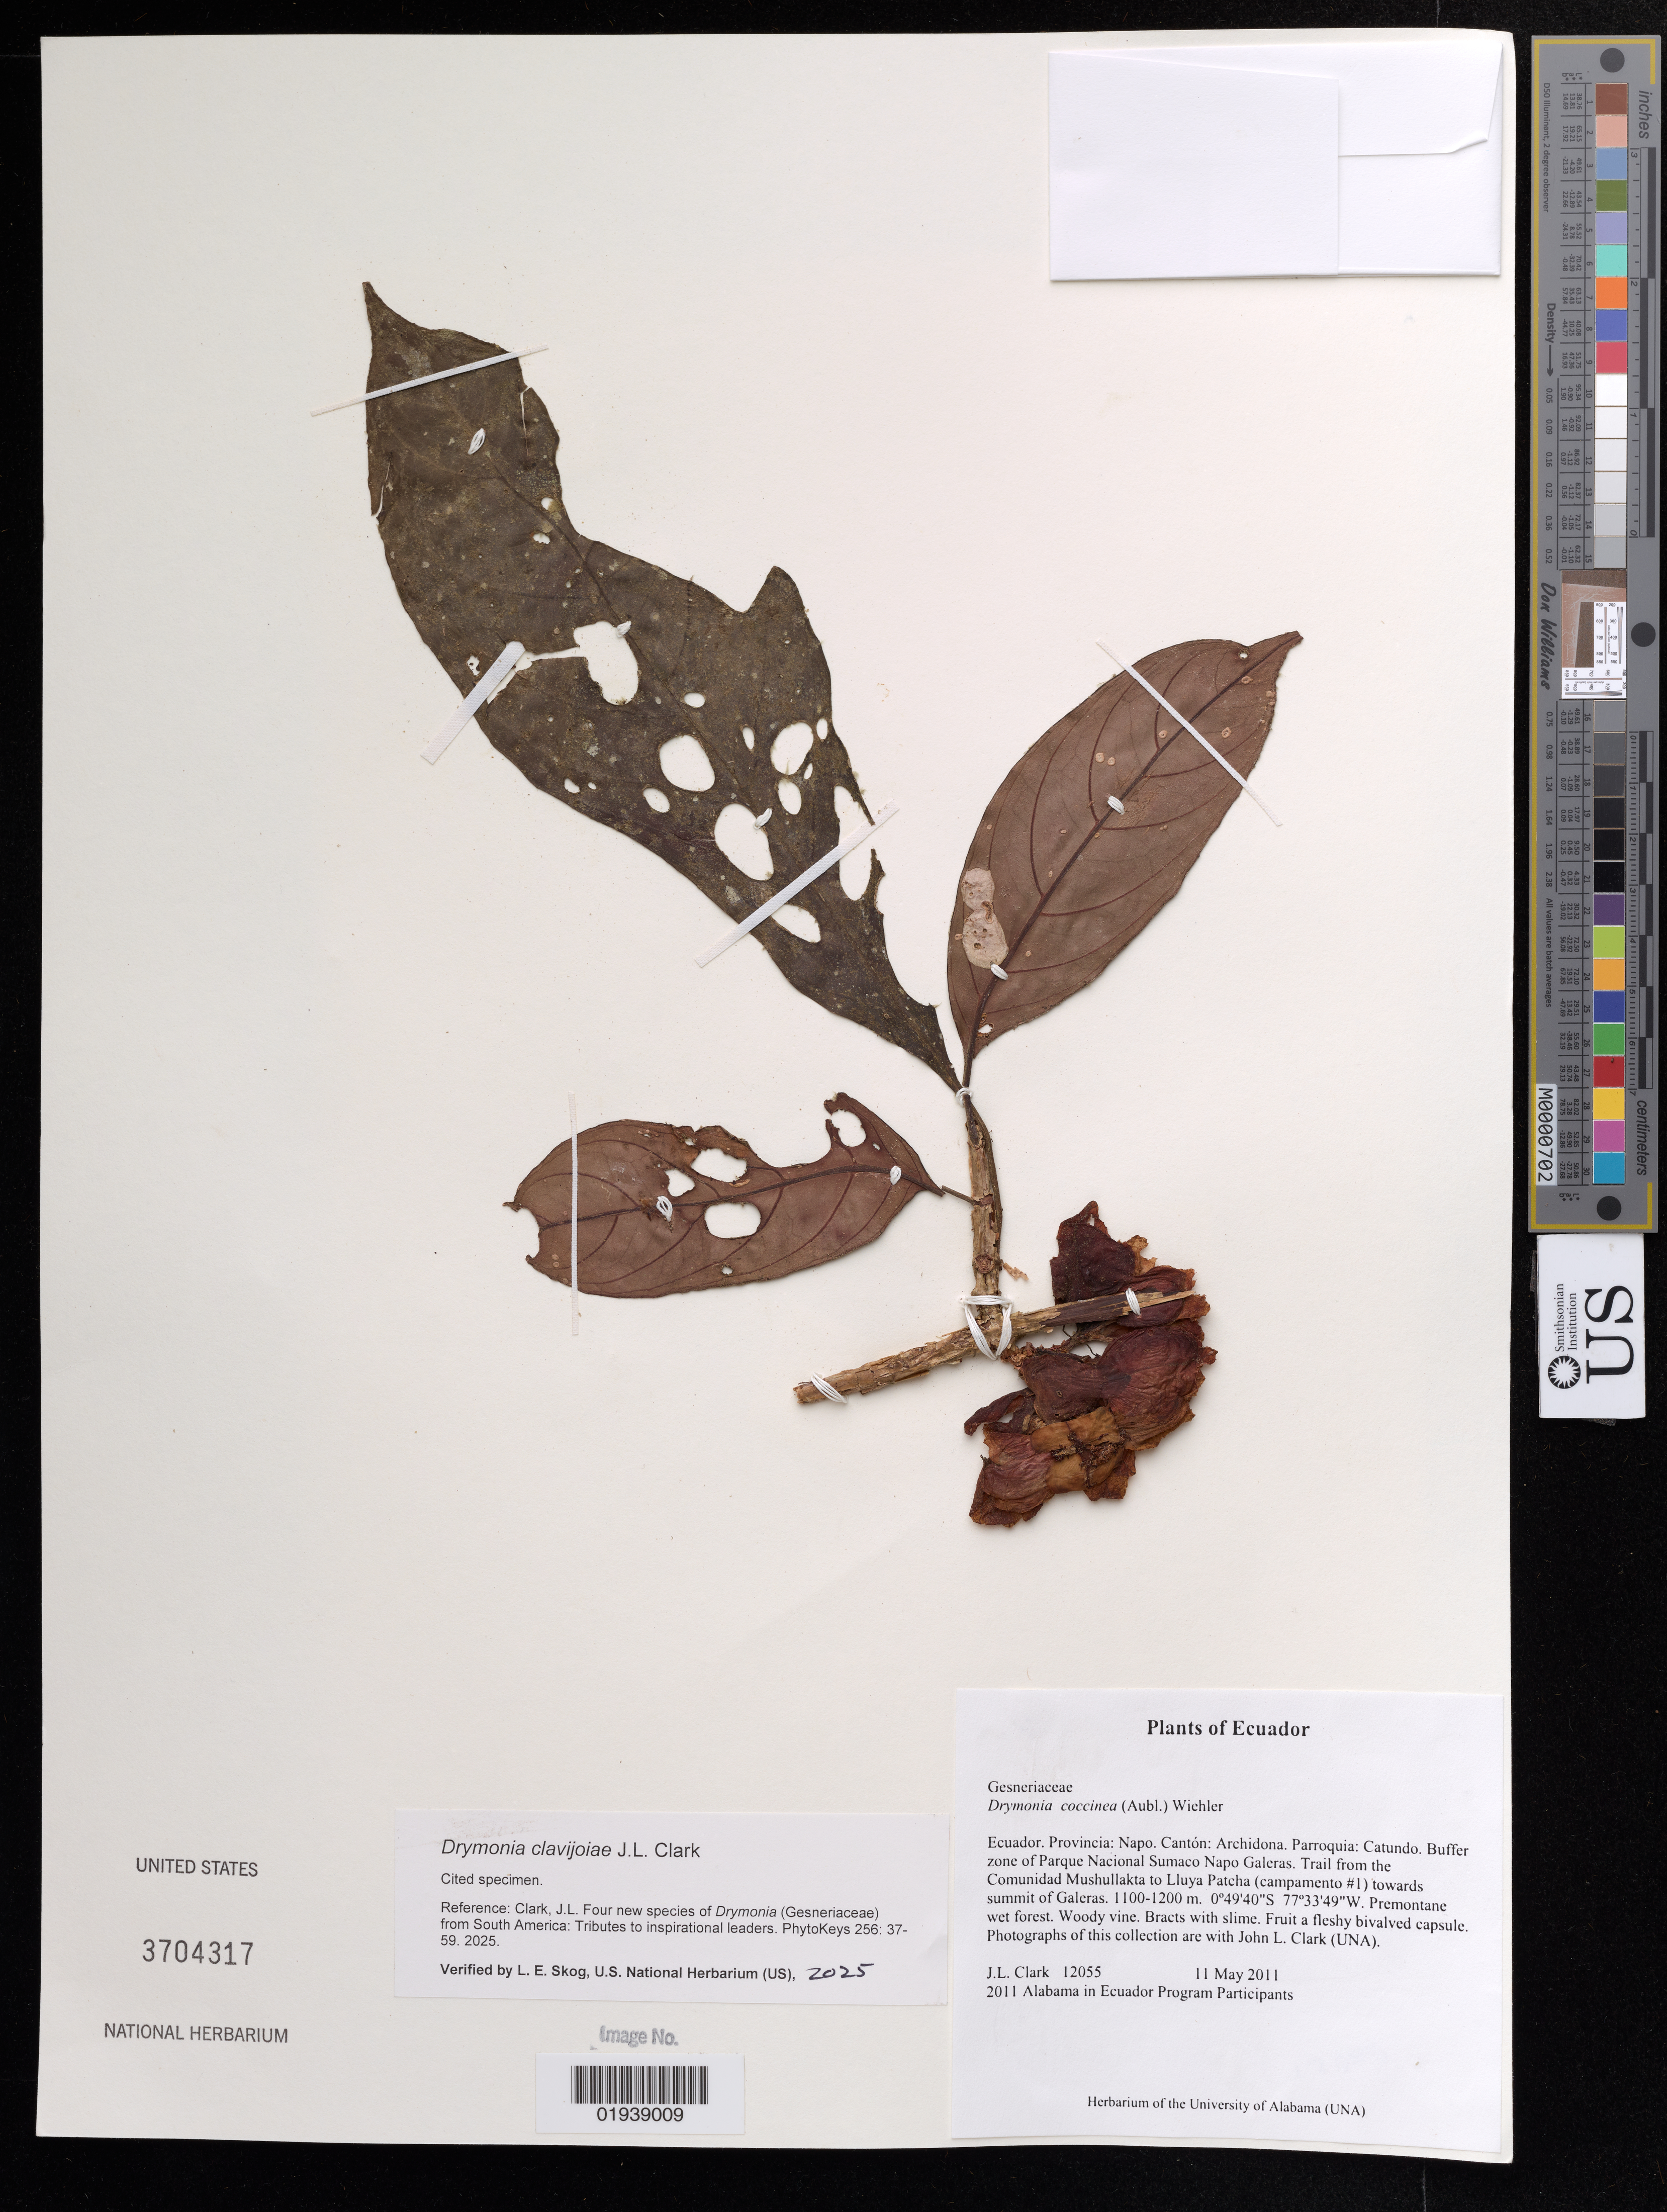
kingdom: Plantae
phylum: Tracheophyta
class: Magnoliopsida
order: Lamiales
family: Gesneriaceae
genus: Drymonia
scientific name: Drymonia clavijoiae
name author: J.L. Clark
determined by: Skog, Laurence E.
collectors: J. L. Clark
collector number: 12055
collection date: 2011-05-11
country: Ecuador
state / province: Napo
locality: Canton Archidona, Parroquia Catundo, Buffer zone of Parque National Sumaco Napo Galeras. Trail from the Communidad Mushullakta to Lluya Patcha (campamento #1) towards summit of Galeras.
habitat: Premontane wet forest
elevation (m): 1100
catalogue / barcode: US 3704317